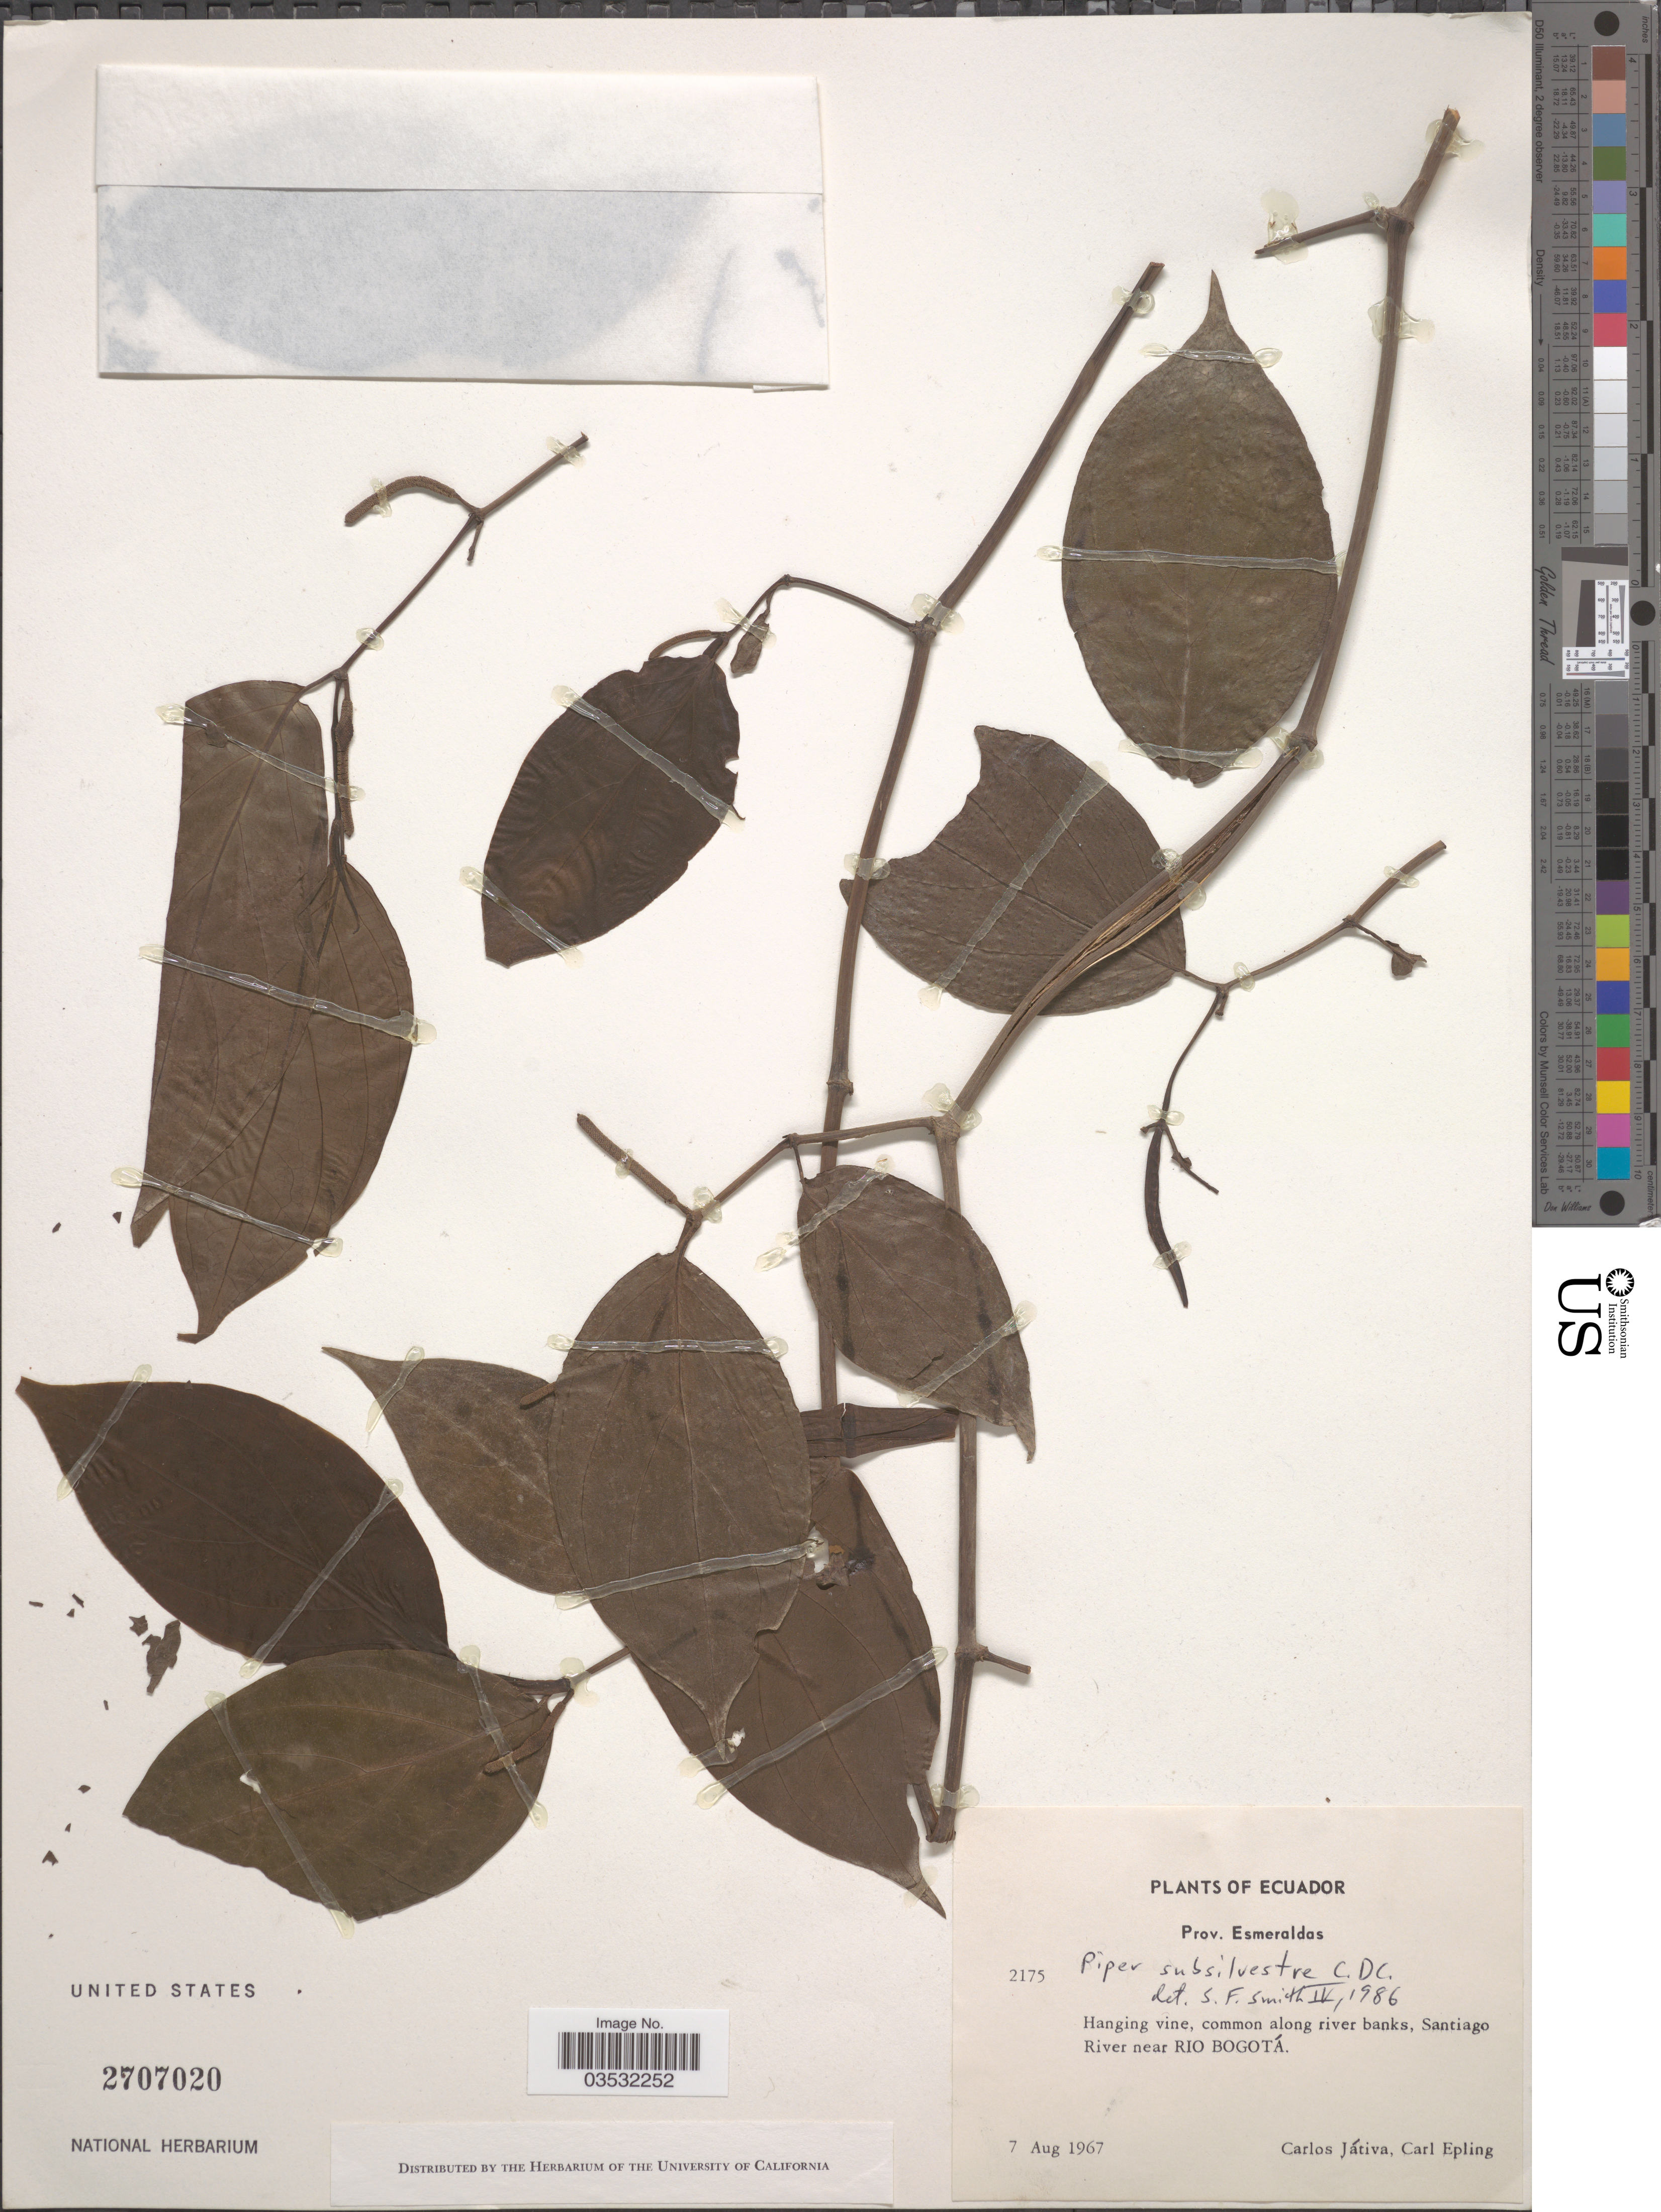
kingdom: Plantae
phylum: Tracheophyta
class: Magnoliopsida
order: Piperales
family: Piperaceae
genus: Piper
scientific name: Piper subsilvestre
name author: C. DC.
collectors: C. D. Játiva & C. C. Epling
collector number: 2175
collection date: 1967-08-07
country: Ecuador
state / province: Esmeraldas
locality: Santiago River near Rio Bogotá.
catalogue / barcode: US 2707020